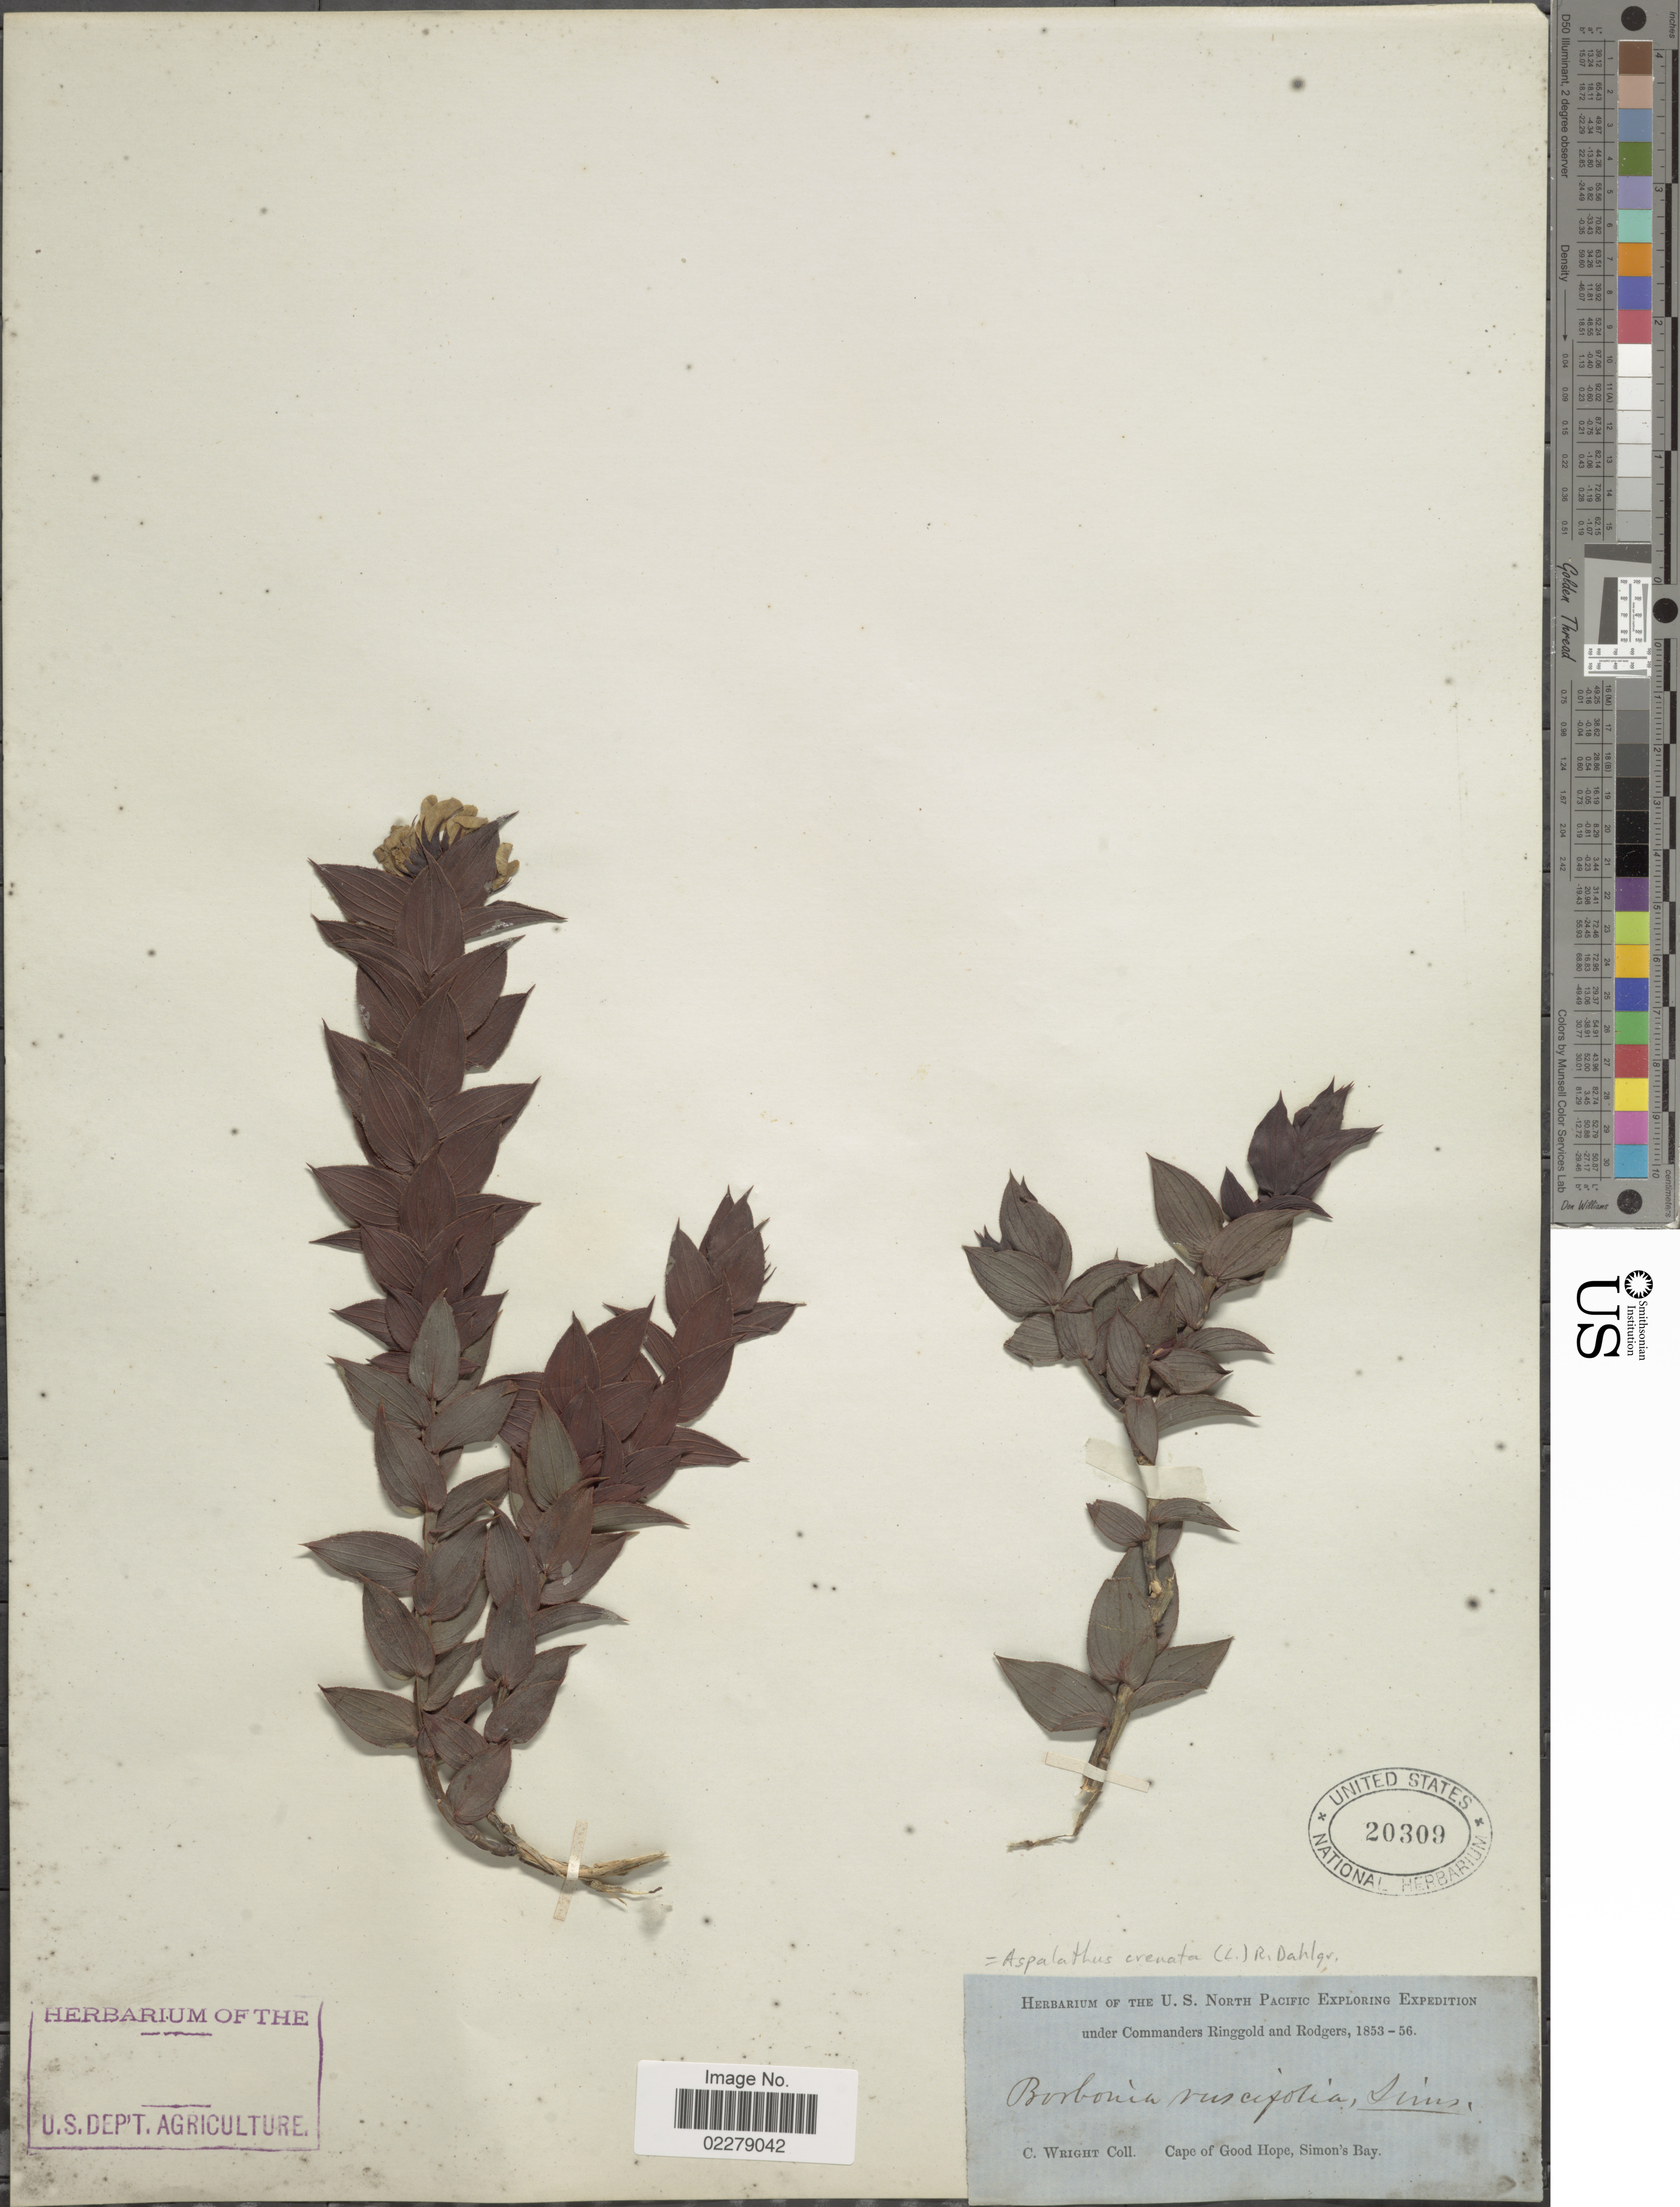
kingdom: Plantae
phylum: Tracheophyta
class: Magnoliopsida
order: Fabales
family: Fabaceae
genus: Aspalathus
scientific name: Aspalathus crenata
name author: (L.) R. Dahlgren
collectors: C. Wright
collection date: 1853/1856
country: South Africa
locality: Cape of Good Hope, Simon's Bay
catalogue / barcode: US 20309